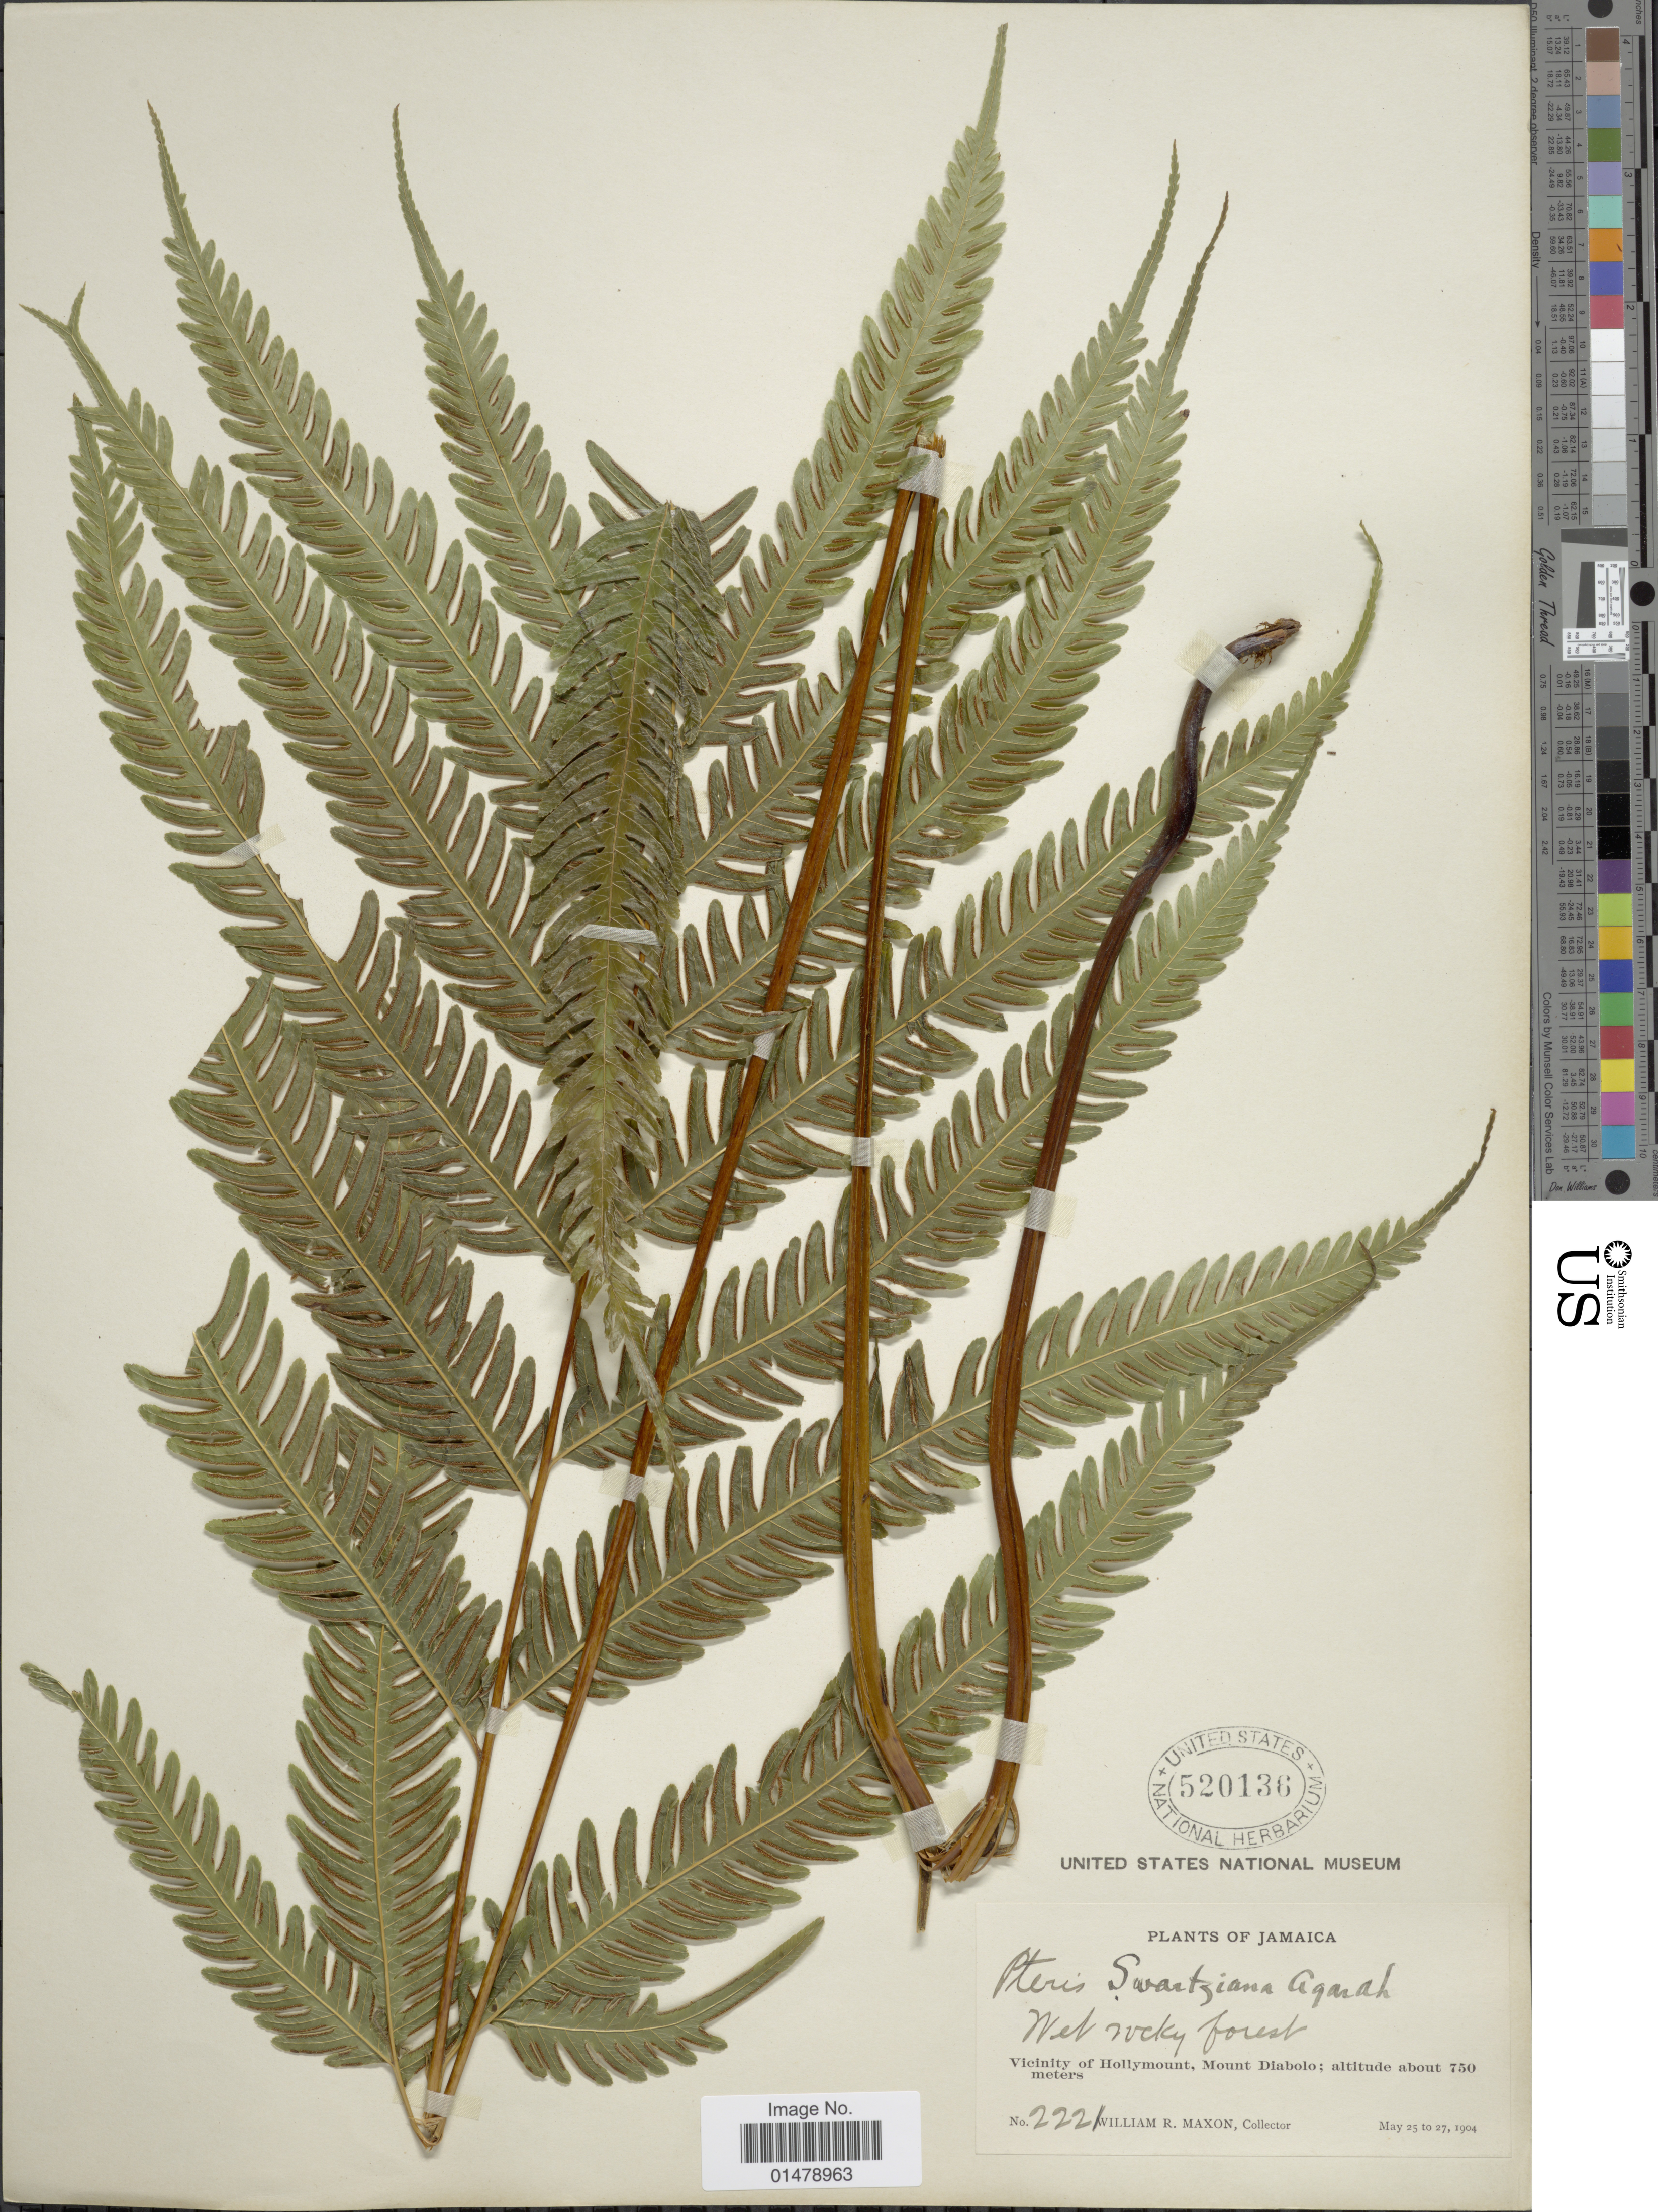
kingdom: Plantae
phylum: Tracheophyta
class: Polypodiopsida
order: Polypodiales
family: Pteridaceae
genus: Pteris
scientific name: Pteris swartziana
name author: J. Agardh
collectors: W. R. Maxon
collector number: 2221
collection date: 1904-05-25/1904-05-27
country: Jamaica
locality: Vicinity of Hollymount, Mount Diabolo.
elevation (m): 750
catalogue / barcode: US 520136